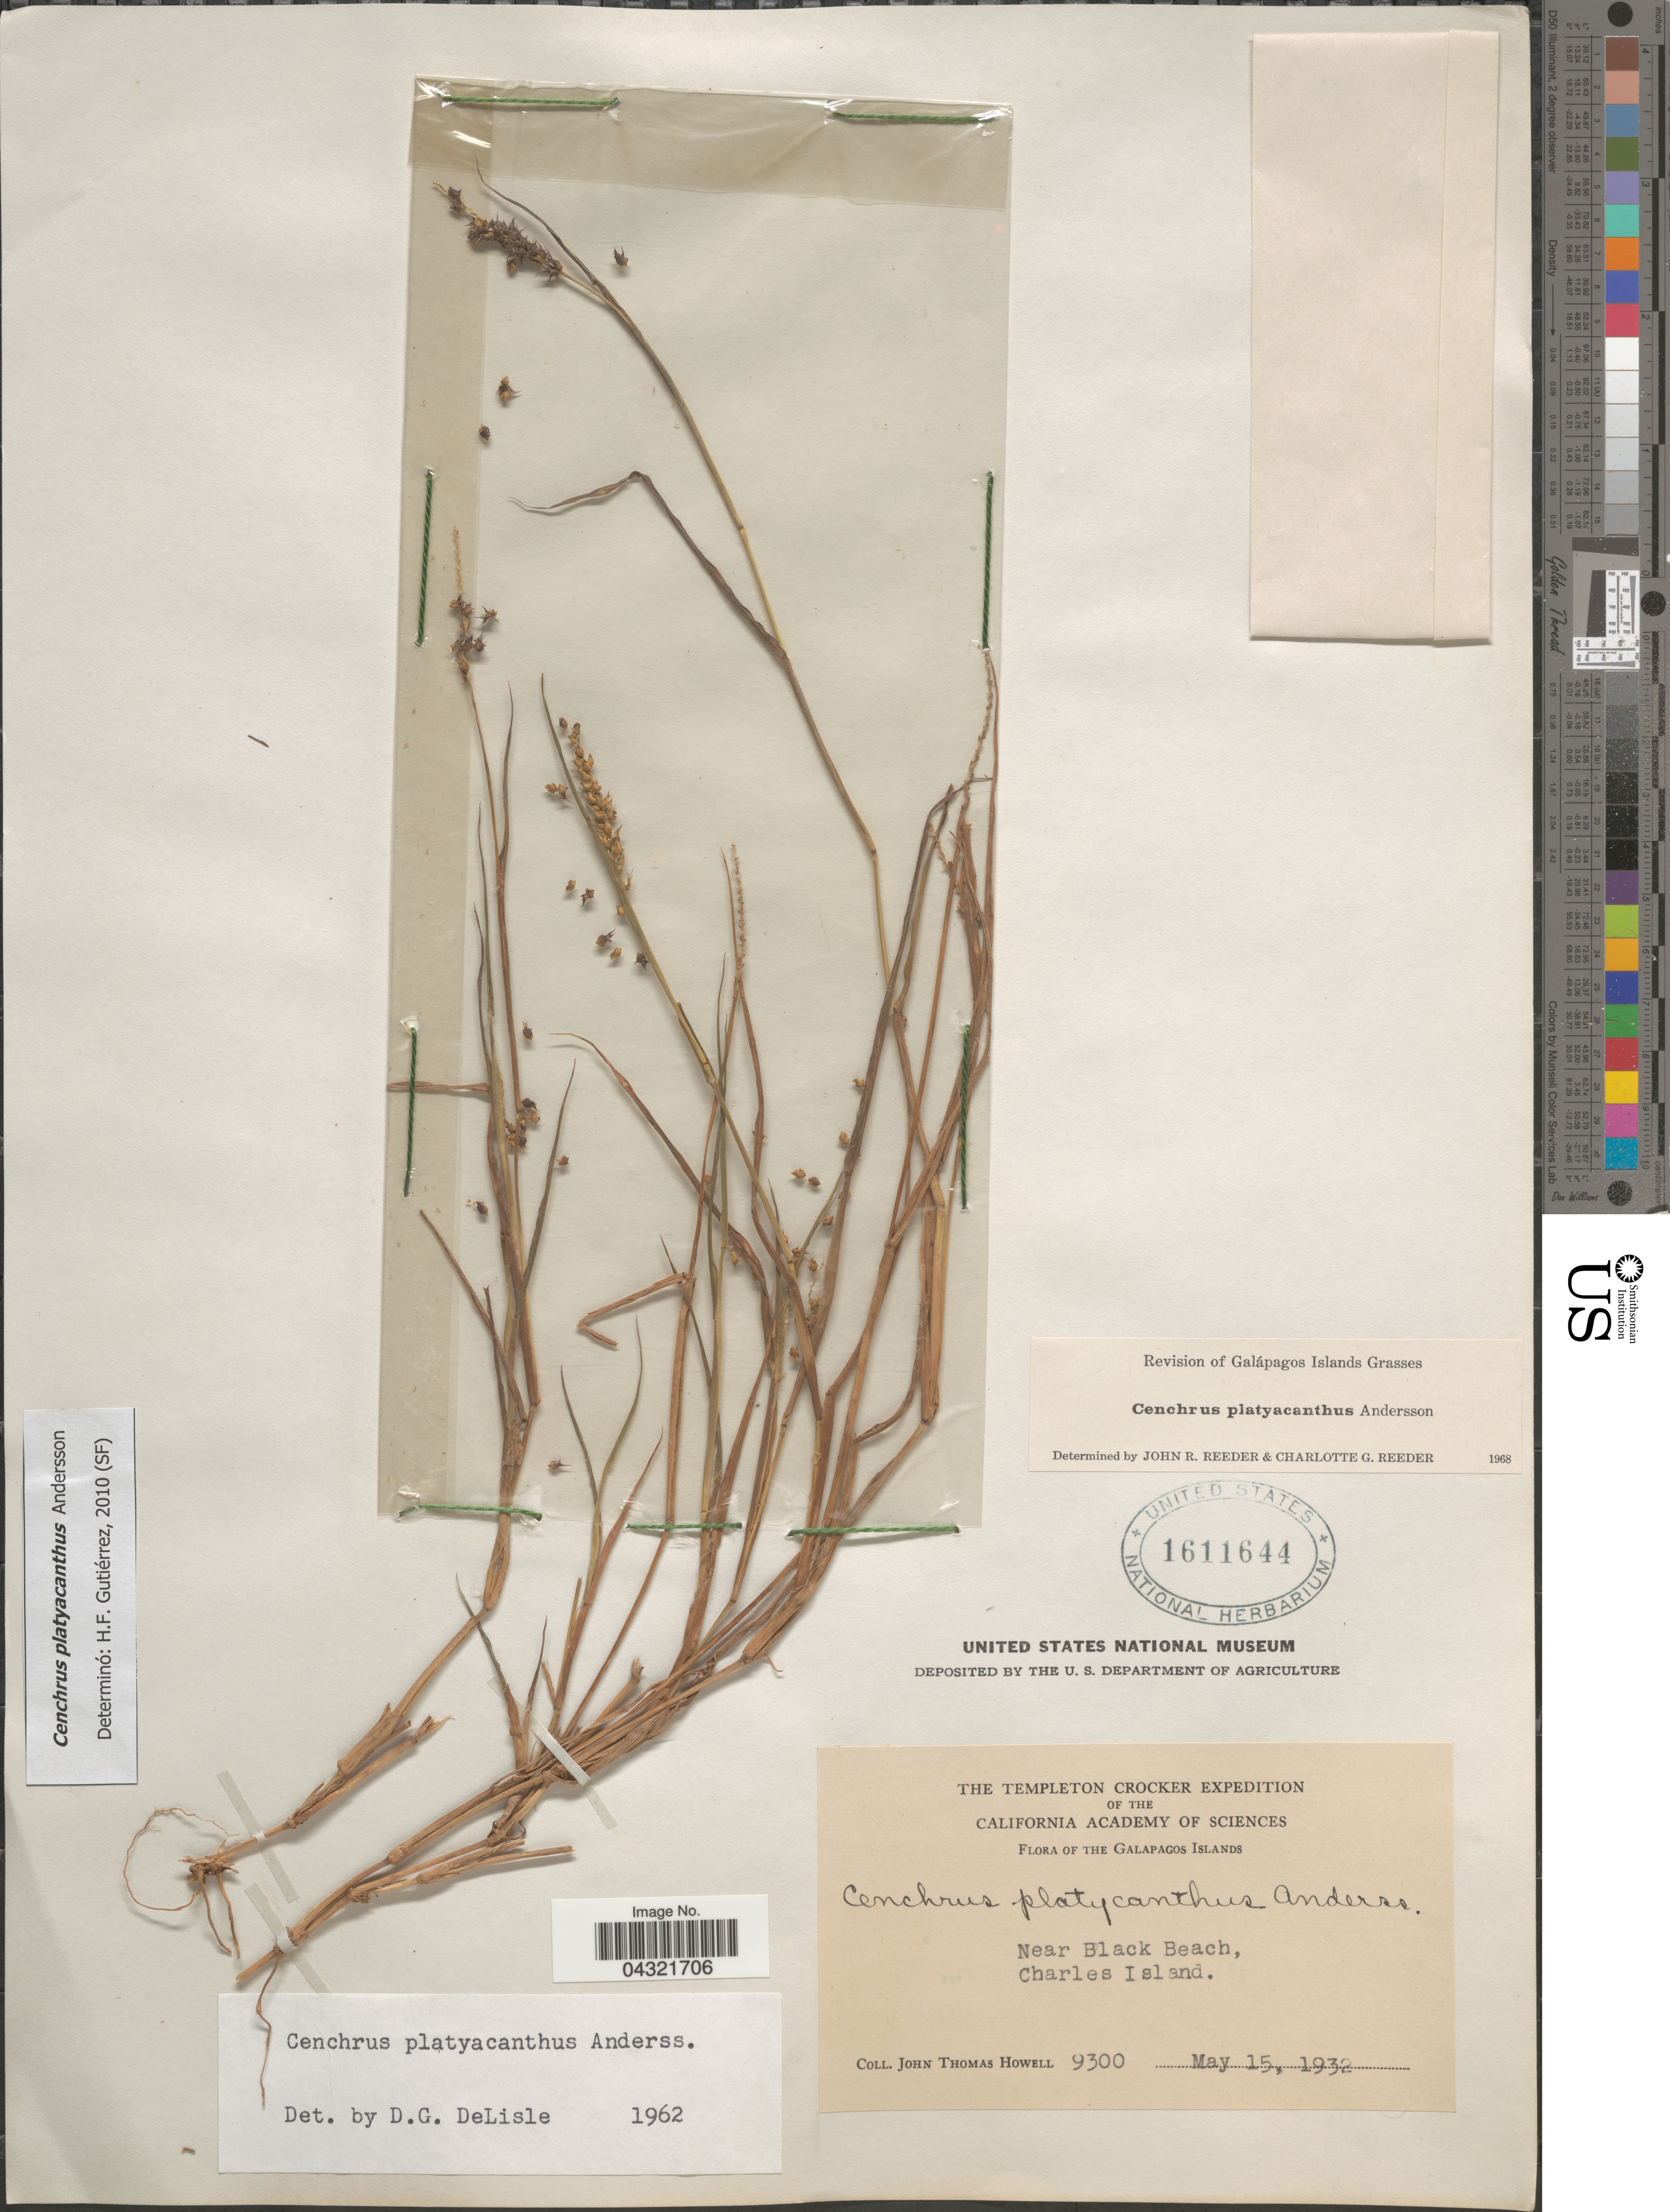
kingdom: Plantae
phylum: Tracheophyta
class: Liliopsida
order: Poales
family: Poaceae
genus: Cenchrus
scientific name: Cenchrus platyacanthus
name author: Andersson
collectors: J. T. Howell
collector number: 9300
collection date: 1932-05-15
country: Ecuador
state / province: Colón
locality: The Templeton Crocker Expedition. The Galapagos Islands. Near Black Beach, Charles Island.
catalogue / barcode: US 1611644